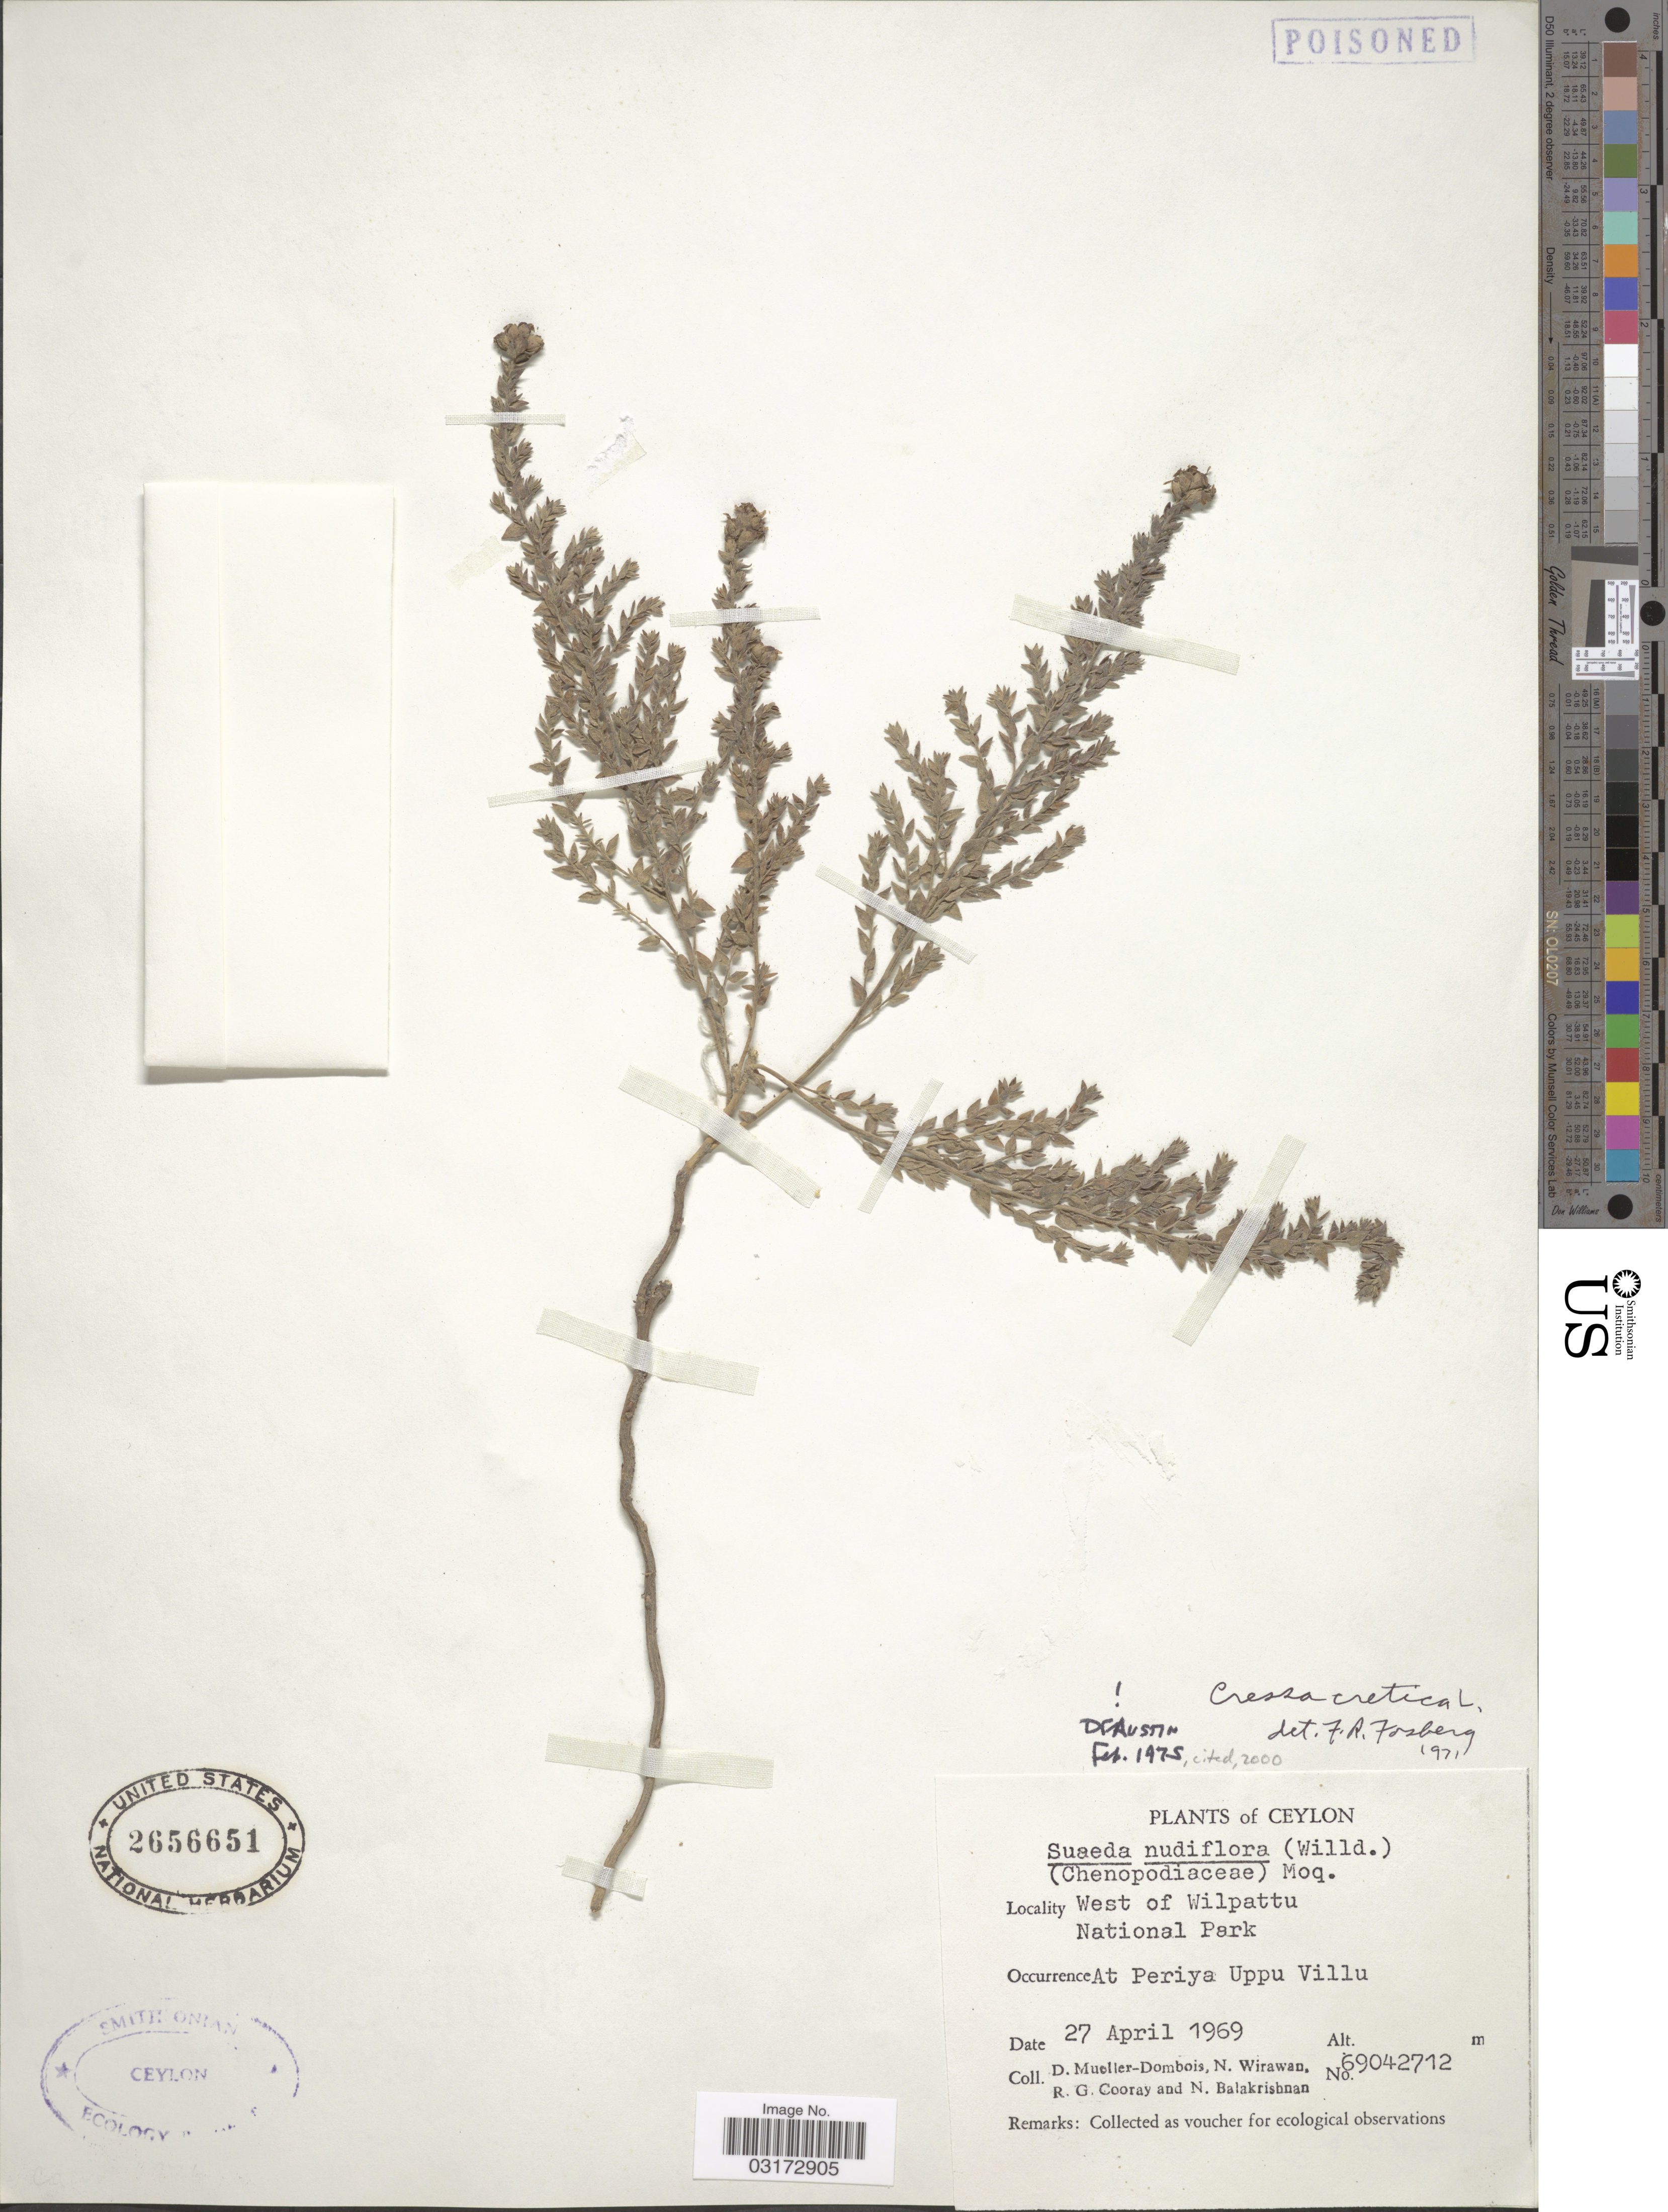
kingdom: Plantae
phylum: Tracheophyta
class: Magnoliopsida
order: Solanales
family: Convolvulaceae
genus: Cressa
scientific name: Cressa cretica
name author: L.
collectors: D. Mueller-Dombois, N. Wirawan, R. Cooray & N. Balakrishnan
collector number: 69042712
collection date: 1969-04-27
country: Sri Lanka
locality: Ceylon, West of Wilpattu National Park, At Periya Uppu Villu.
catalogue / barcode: US 2656651